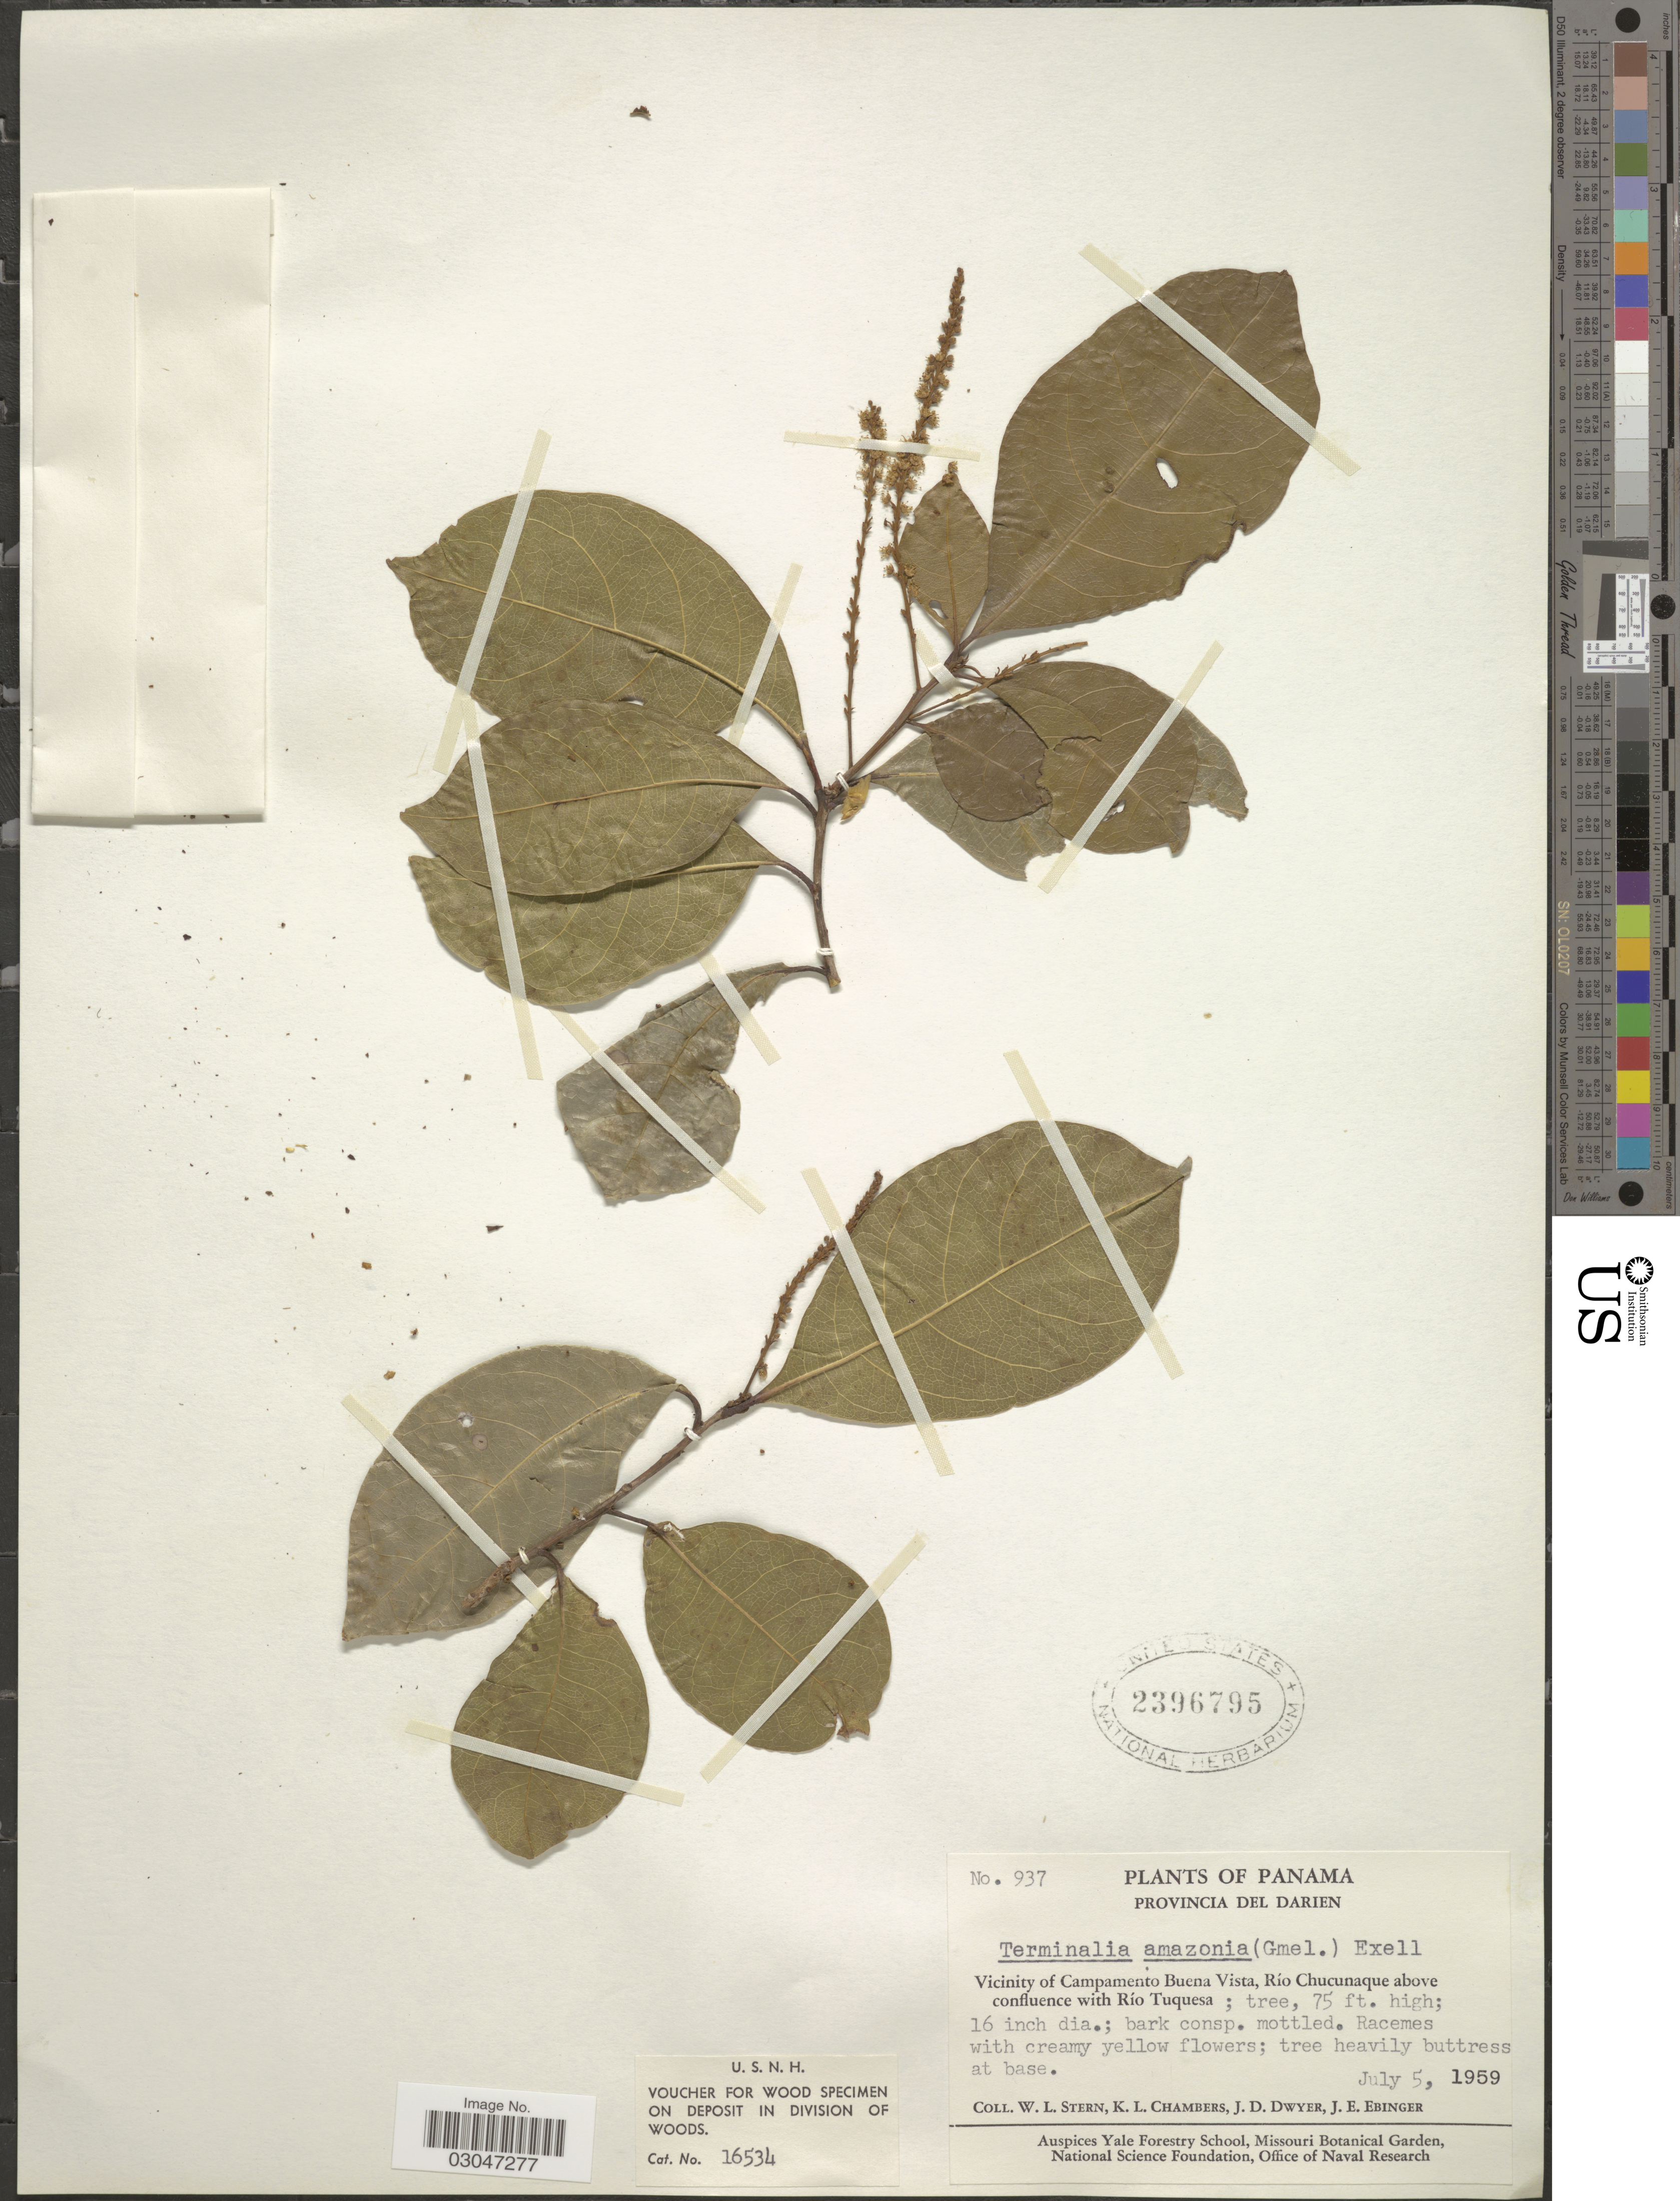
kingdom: Plantae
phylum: Tracheophyta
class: Magnoliopsida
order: Myrtales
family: Combretaceae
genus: Terminalia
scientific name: Terminalia amazonia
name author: (J.F. Gmel.) Exell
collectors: W. L. Stern, K. Chambers, J. D. Dwyer & J. Ebinger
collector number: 937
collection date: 1959-07-05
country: Panama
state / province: Darién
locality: Provincia Del Darien. Vicinity of Campamento Buena Vista, Río Chucunaque above confluence with Río Tuquesa.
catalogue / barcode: US 2396795